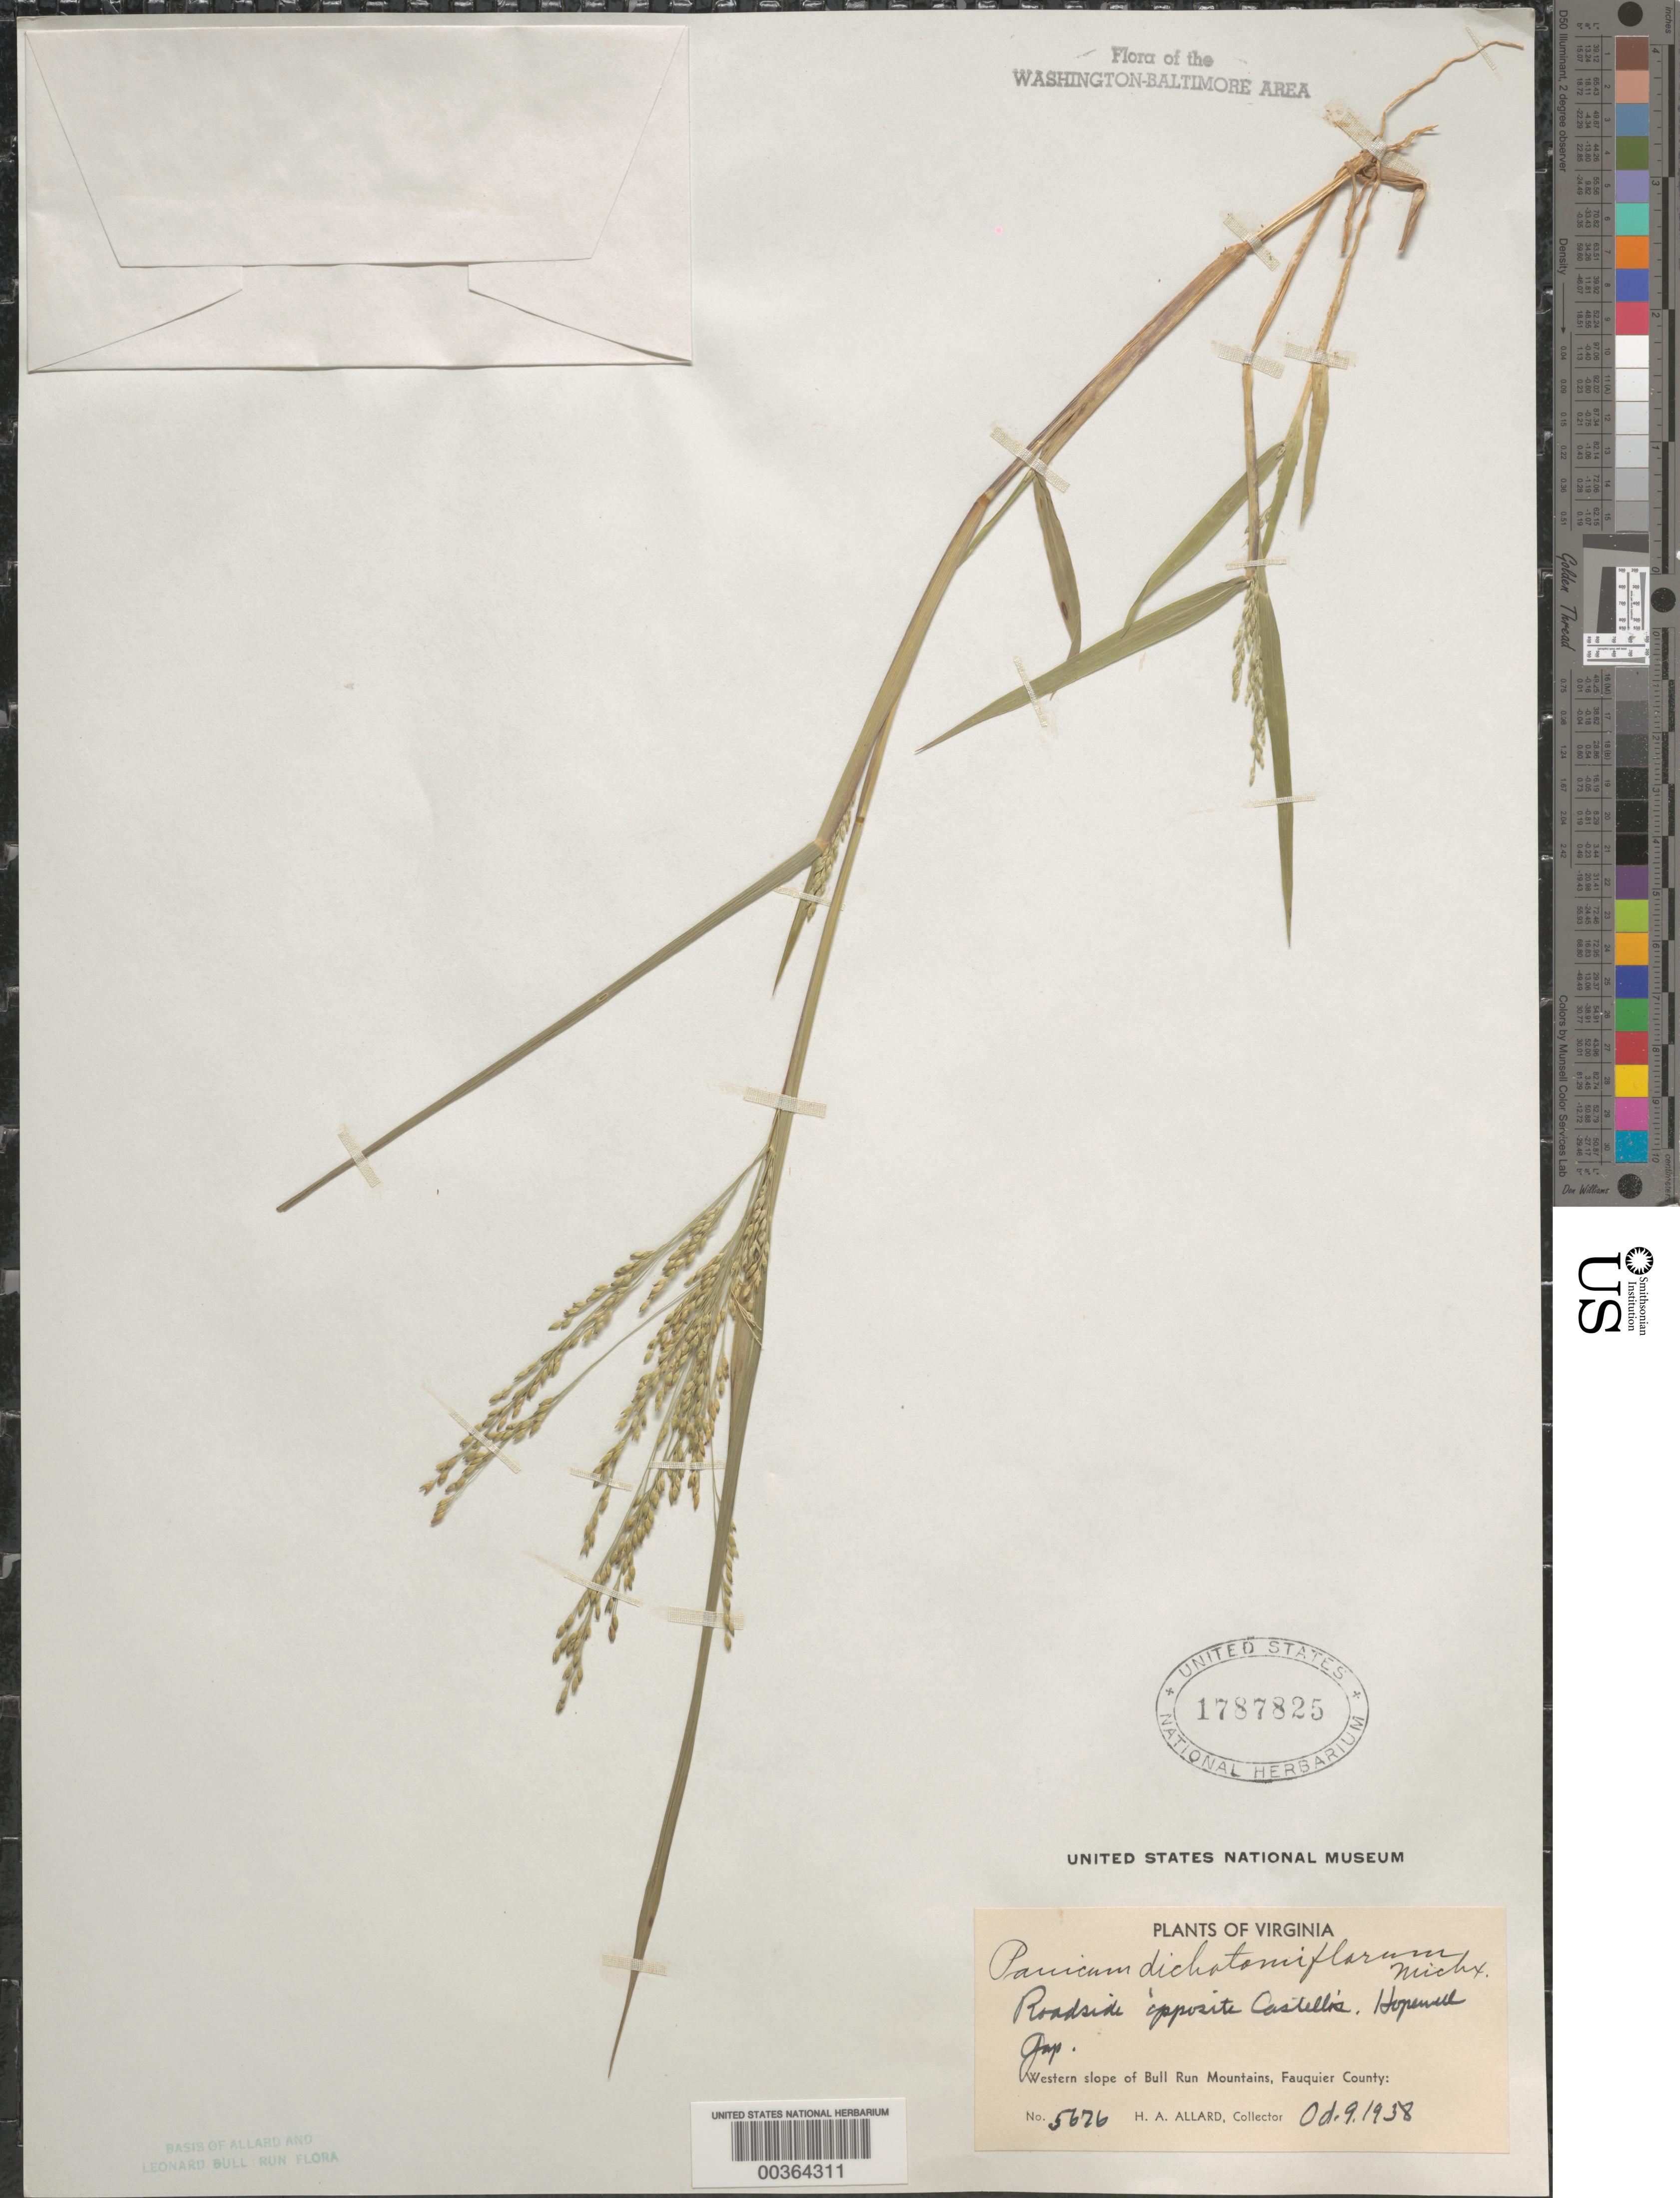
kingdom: Plantae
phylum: Tracheophyta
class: Liliopsida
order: Poales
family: Poaceae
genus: Panicum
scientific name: Panicum dichotomiflorum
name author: Michx.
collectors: H. A. Allard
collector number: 5676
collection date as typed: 09 Oct 1938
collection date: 1938-10-09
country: United States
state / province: Virginia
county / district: Fauquier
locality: Hopewell Gap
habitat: Roadside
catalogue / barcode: US 1787825